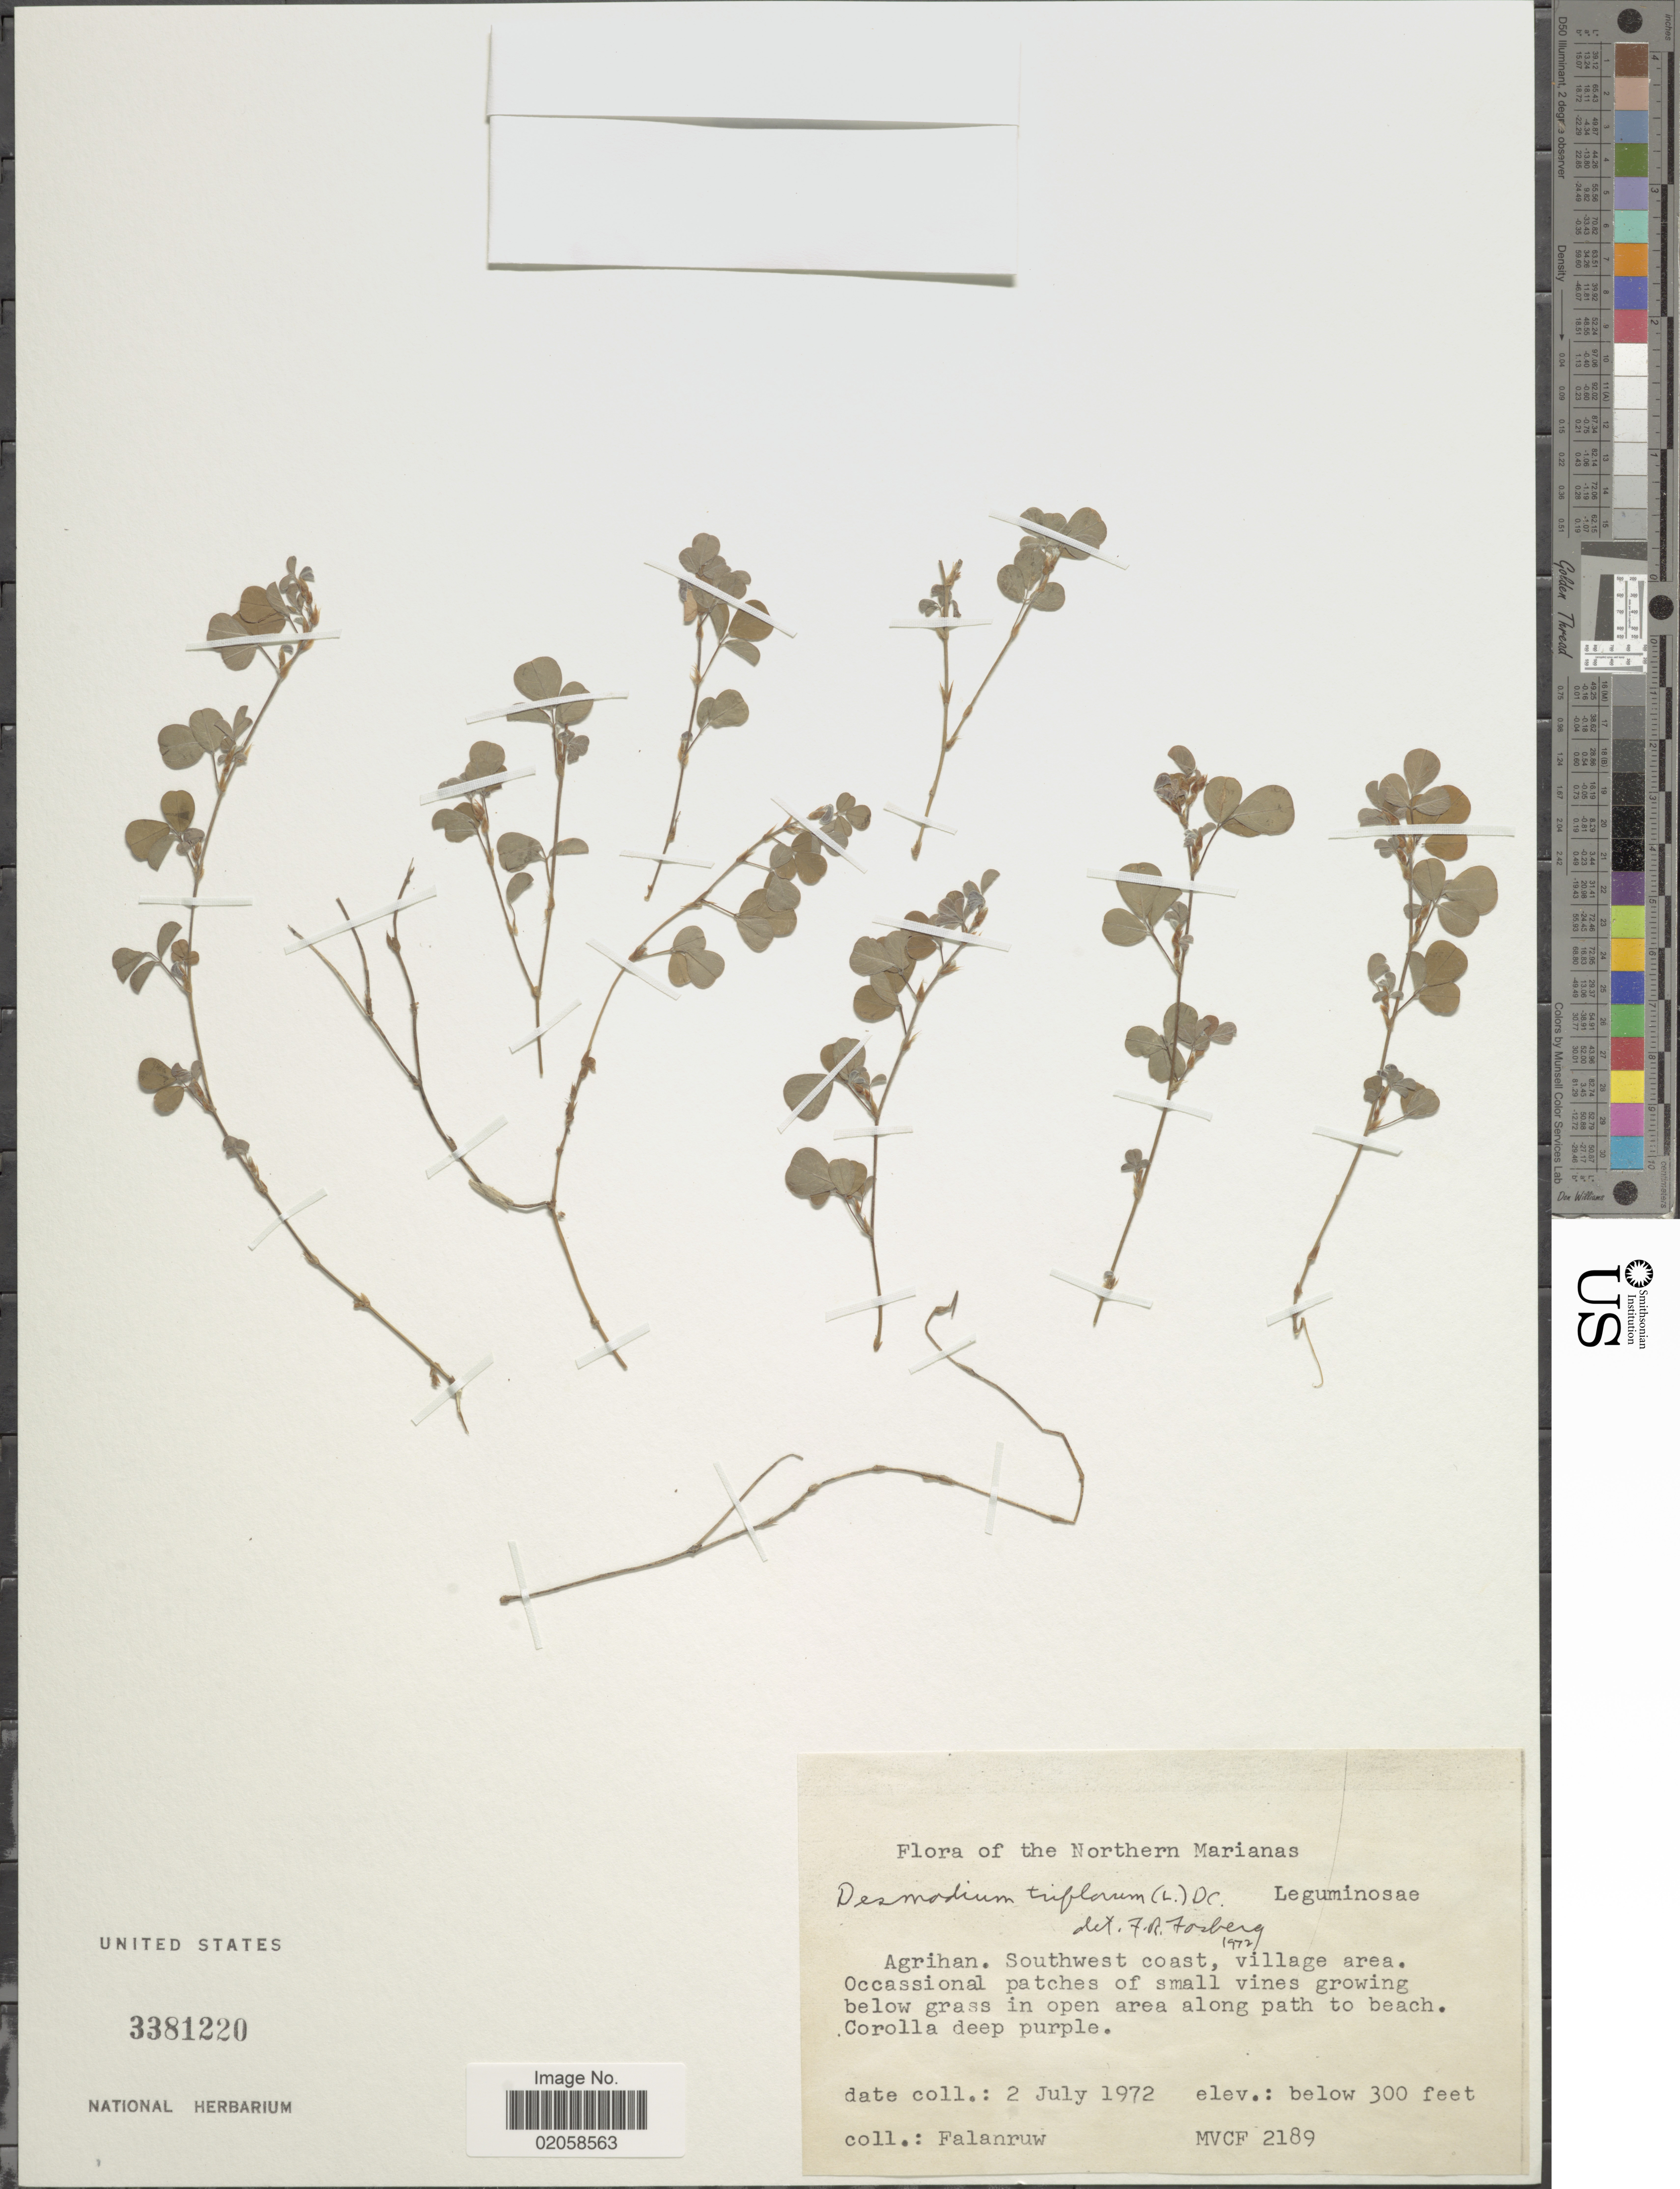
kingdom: Plantae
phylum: Tracheophyta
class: Magnoliopsida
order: Fabales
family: Fabaceae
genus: Grona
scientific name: Grona triflora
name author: (L.) H. Ohashi & K. Ohashi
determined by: Strong, Mark T., (BOT), Smithsonian Institution - National Museum of Natural History (UNITED STATES)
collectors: M. V. Falanruw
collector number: MVCF2189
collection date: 1972-07-02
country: Northern Mariana Islands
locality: Agrihan, Southwest coast, village area, below grass in open area along path to beach.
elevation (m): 91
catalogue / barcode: US 3381220